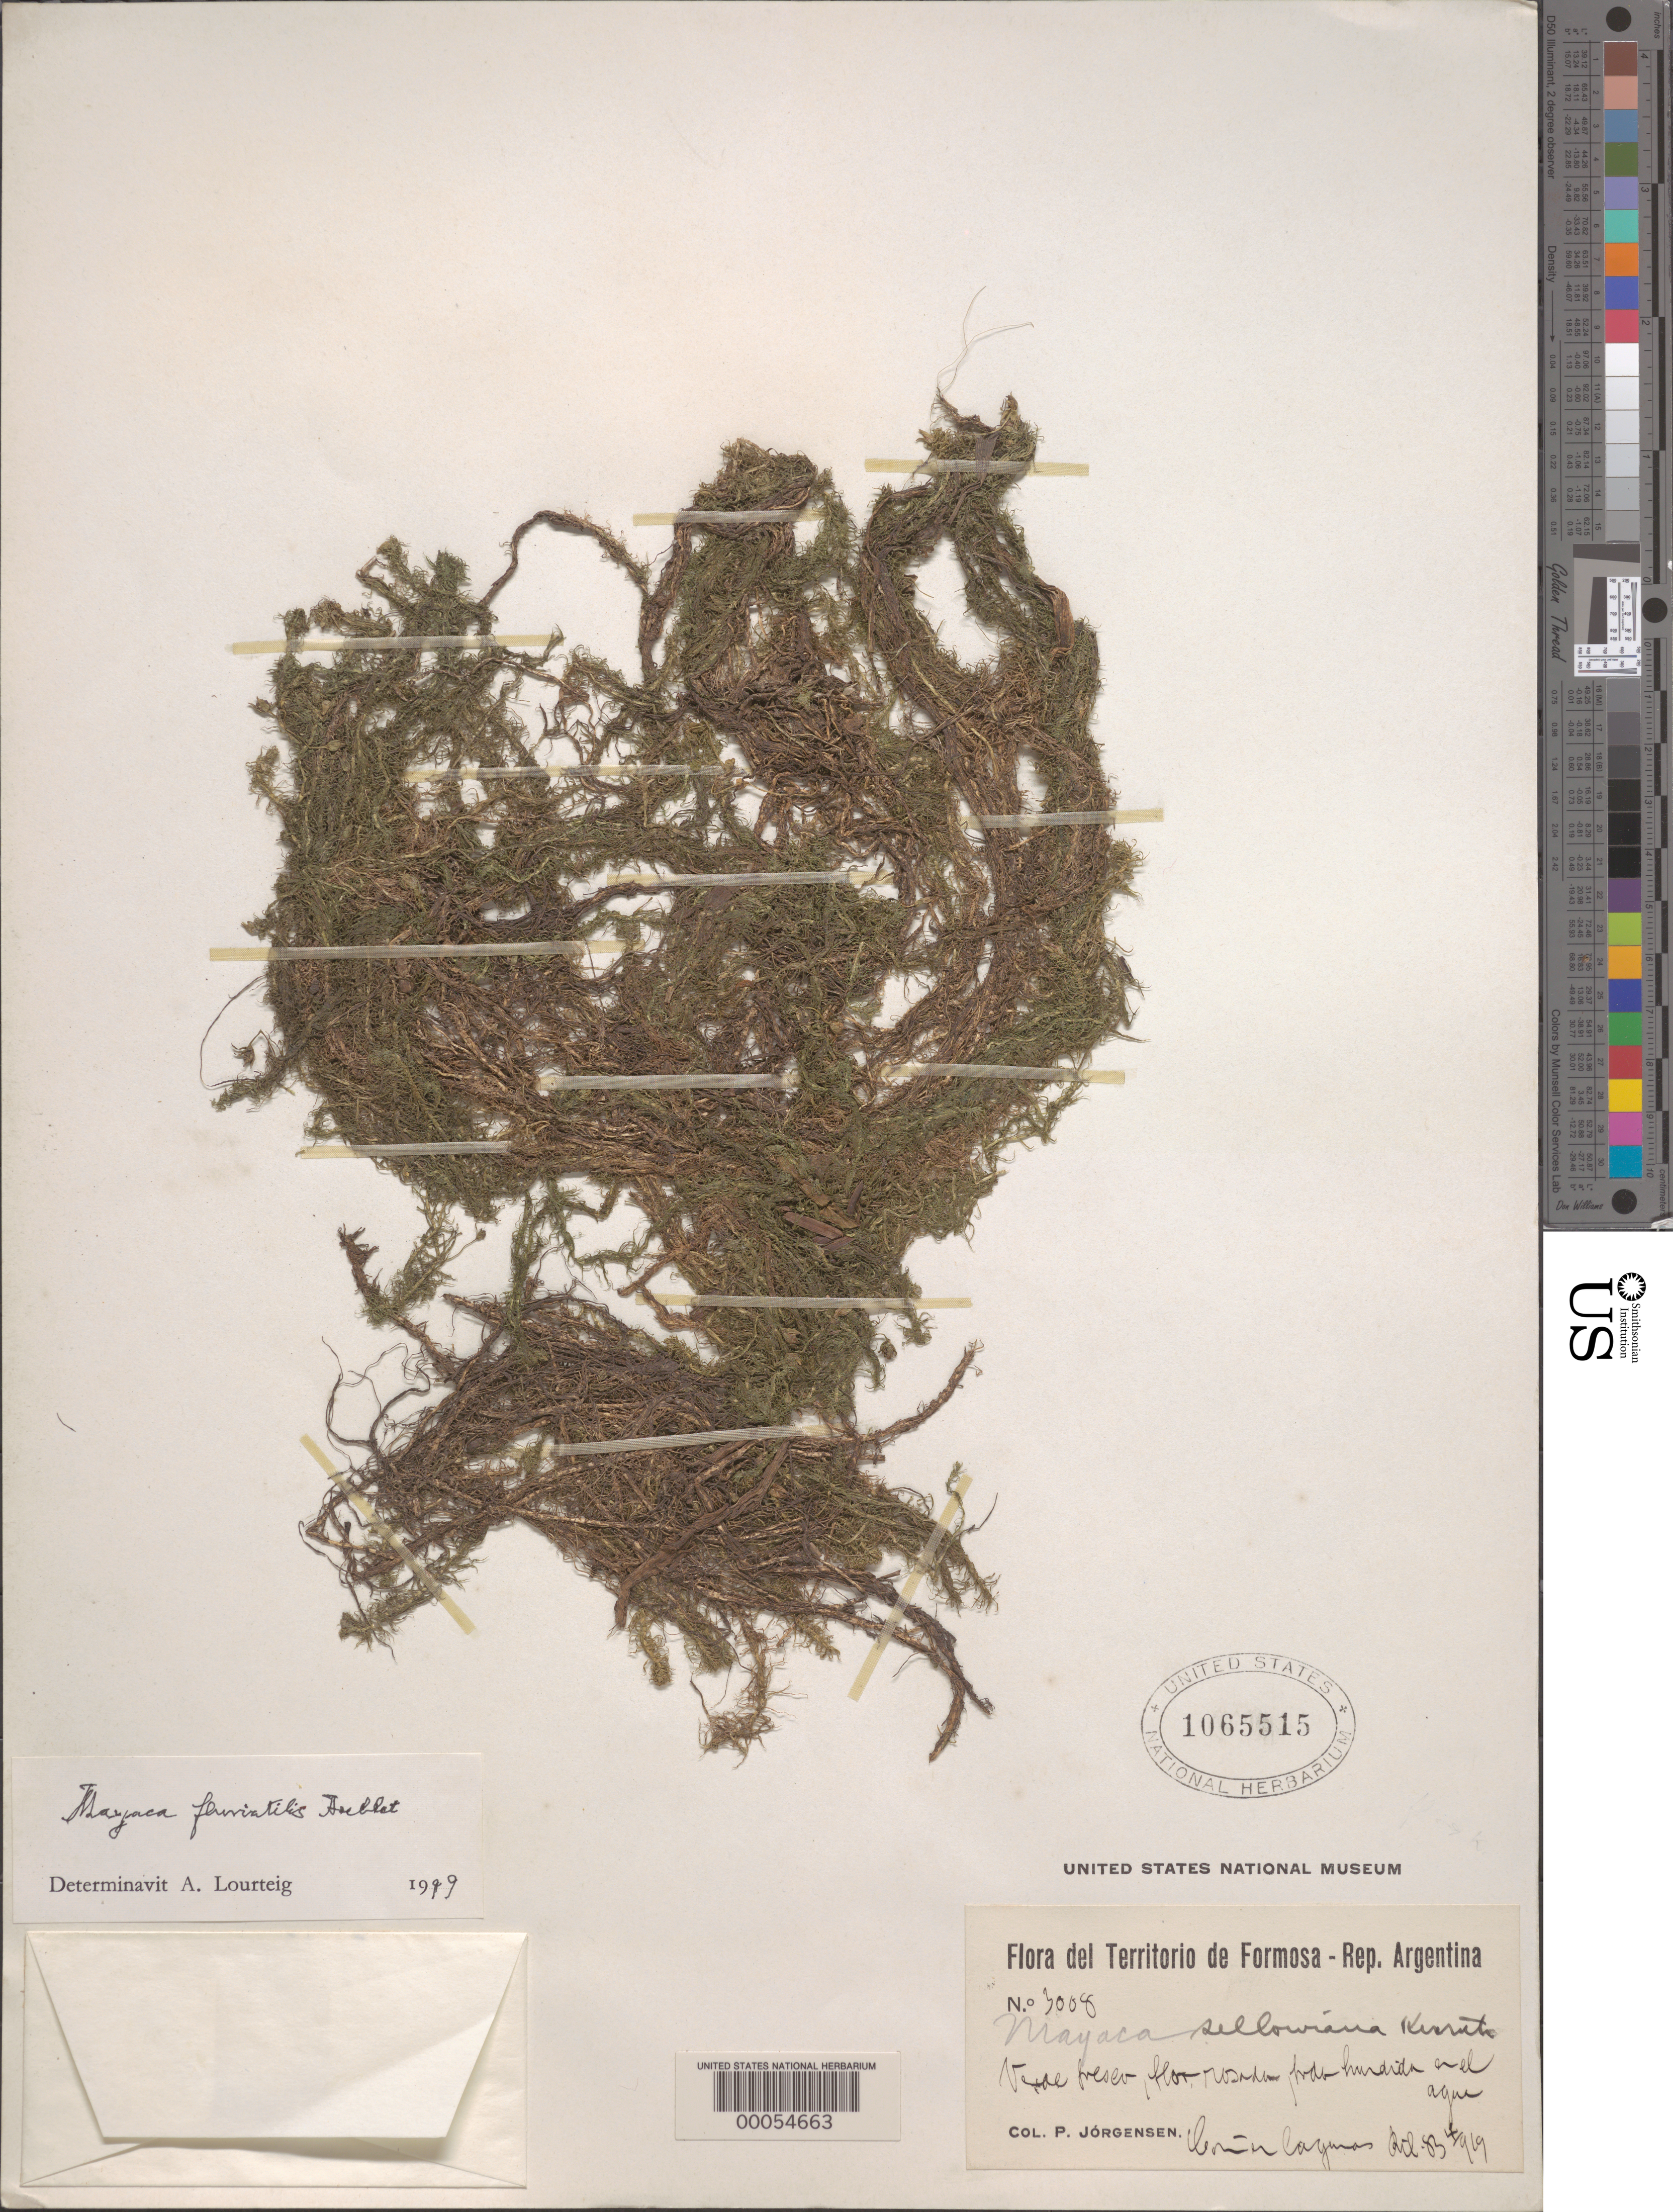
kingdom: Plantae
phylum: Tracheophyta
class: Liliopsida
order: Poales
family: Mayacaceae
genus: Mayaca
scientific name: Mayaca sellowiana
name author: Kunth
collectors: P. Jorgensen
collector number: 3068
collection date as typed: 03 Apr 1919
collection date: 1919-04-03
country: Argentina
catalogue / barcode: US 1065515